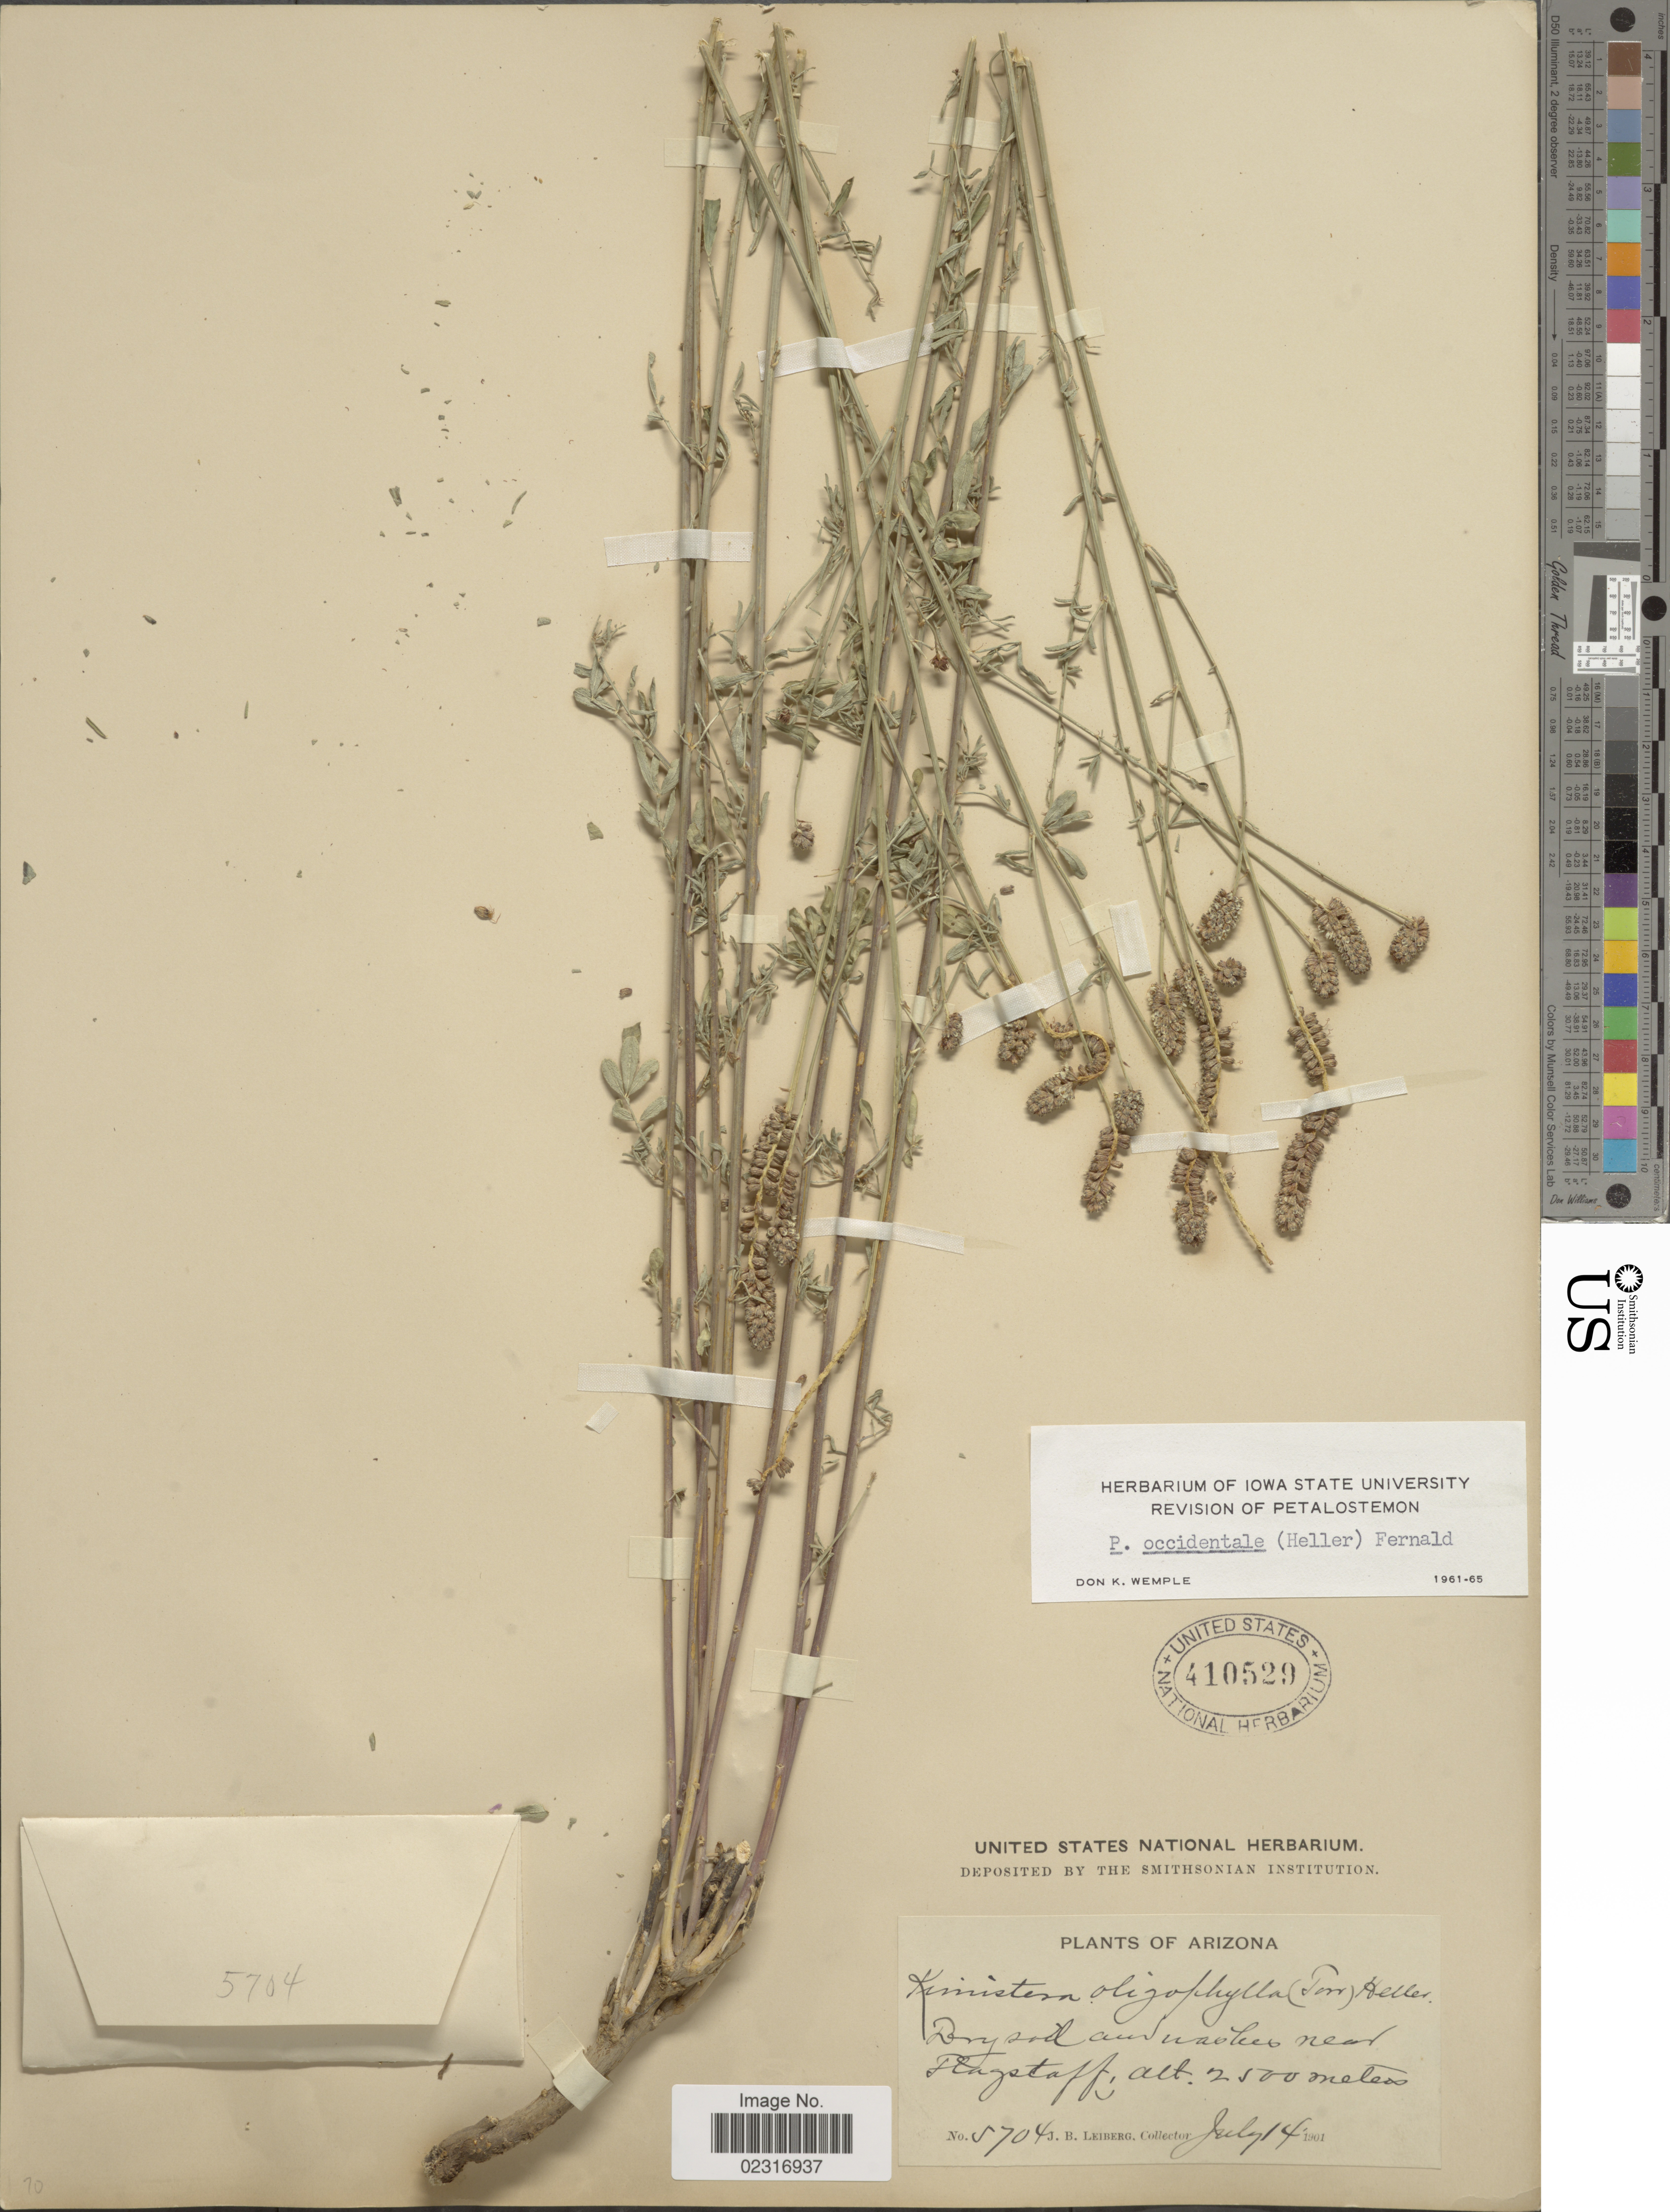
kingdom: Plantae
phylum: Tracheophyta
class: Magnoliopsida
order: Fabales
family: Fabaceae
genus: Dalea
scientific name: Dalea candida var. oligophylla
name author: (Torr) Shinners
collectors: J. B. Leiberg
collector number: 5704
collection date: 1901-07-14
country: United States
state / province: Arizona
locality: Near Flagstaff.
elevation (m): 2500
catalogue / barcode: US 410529